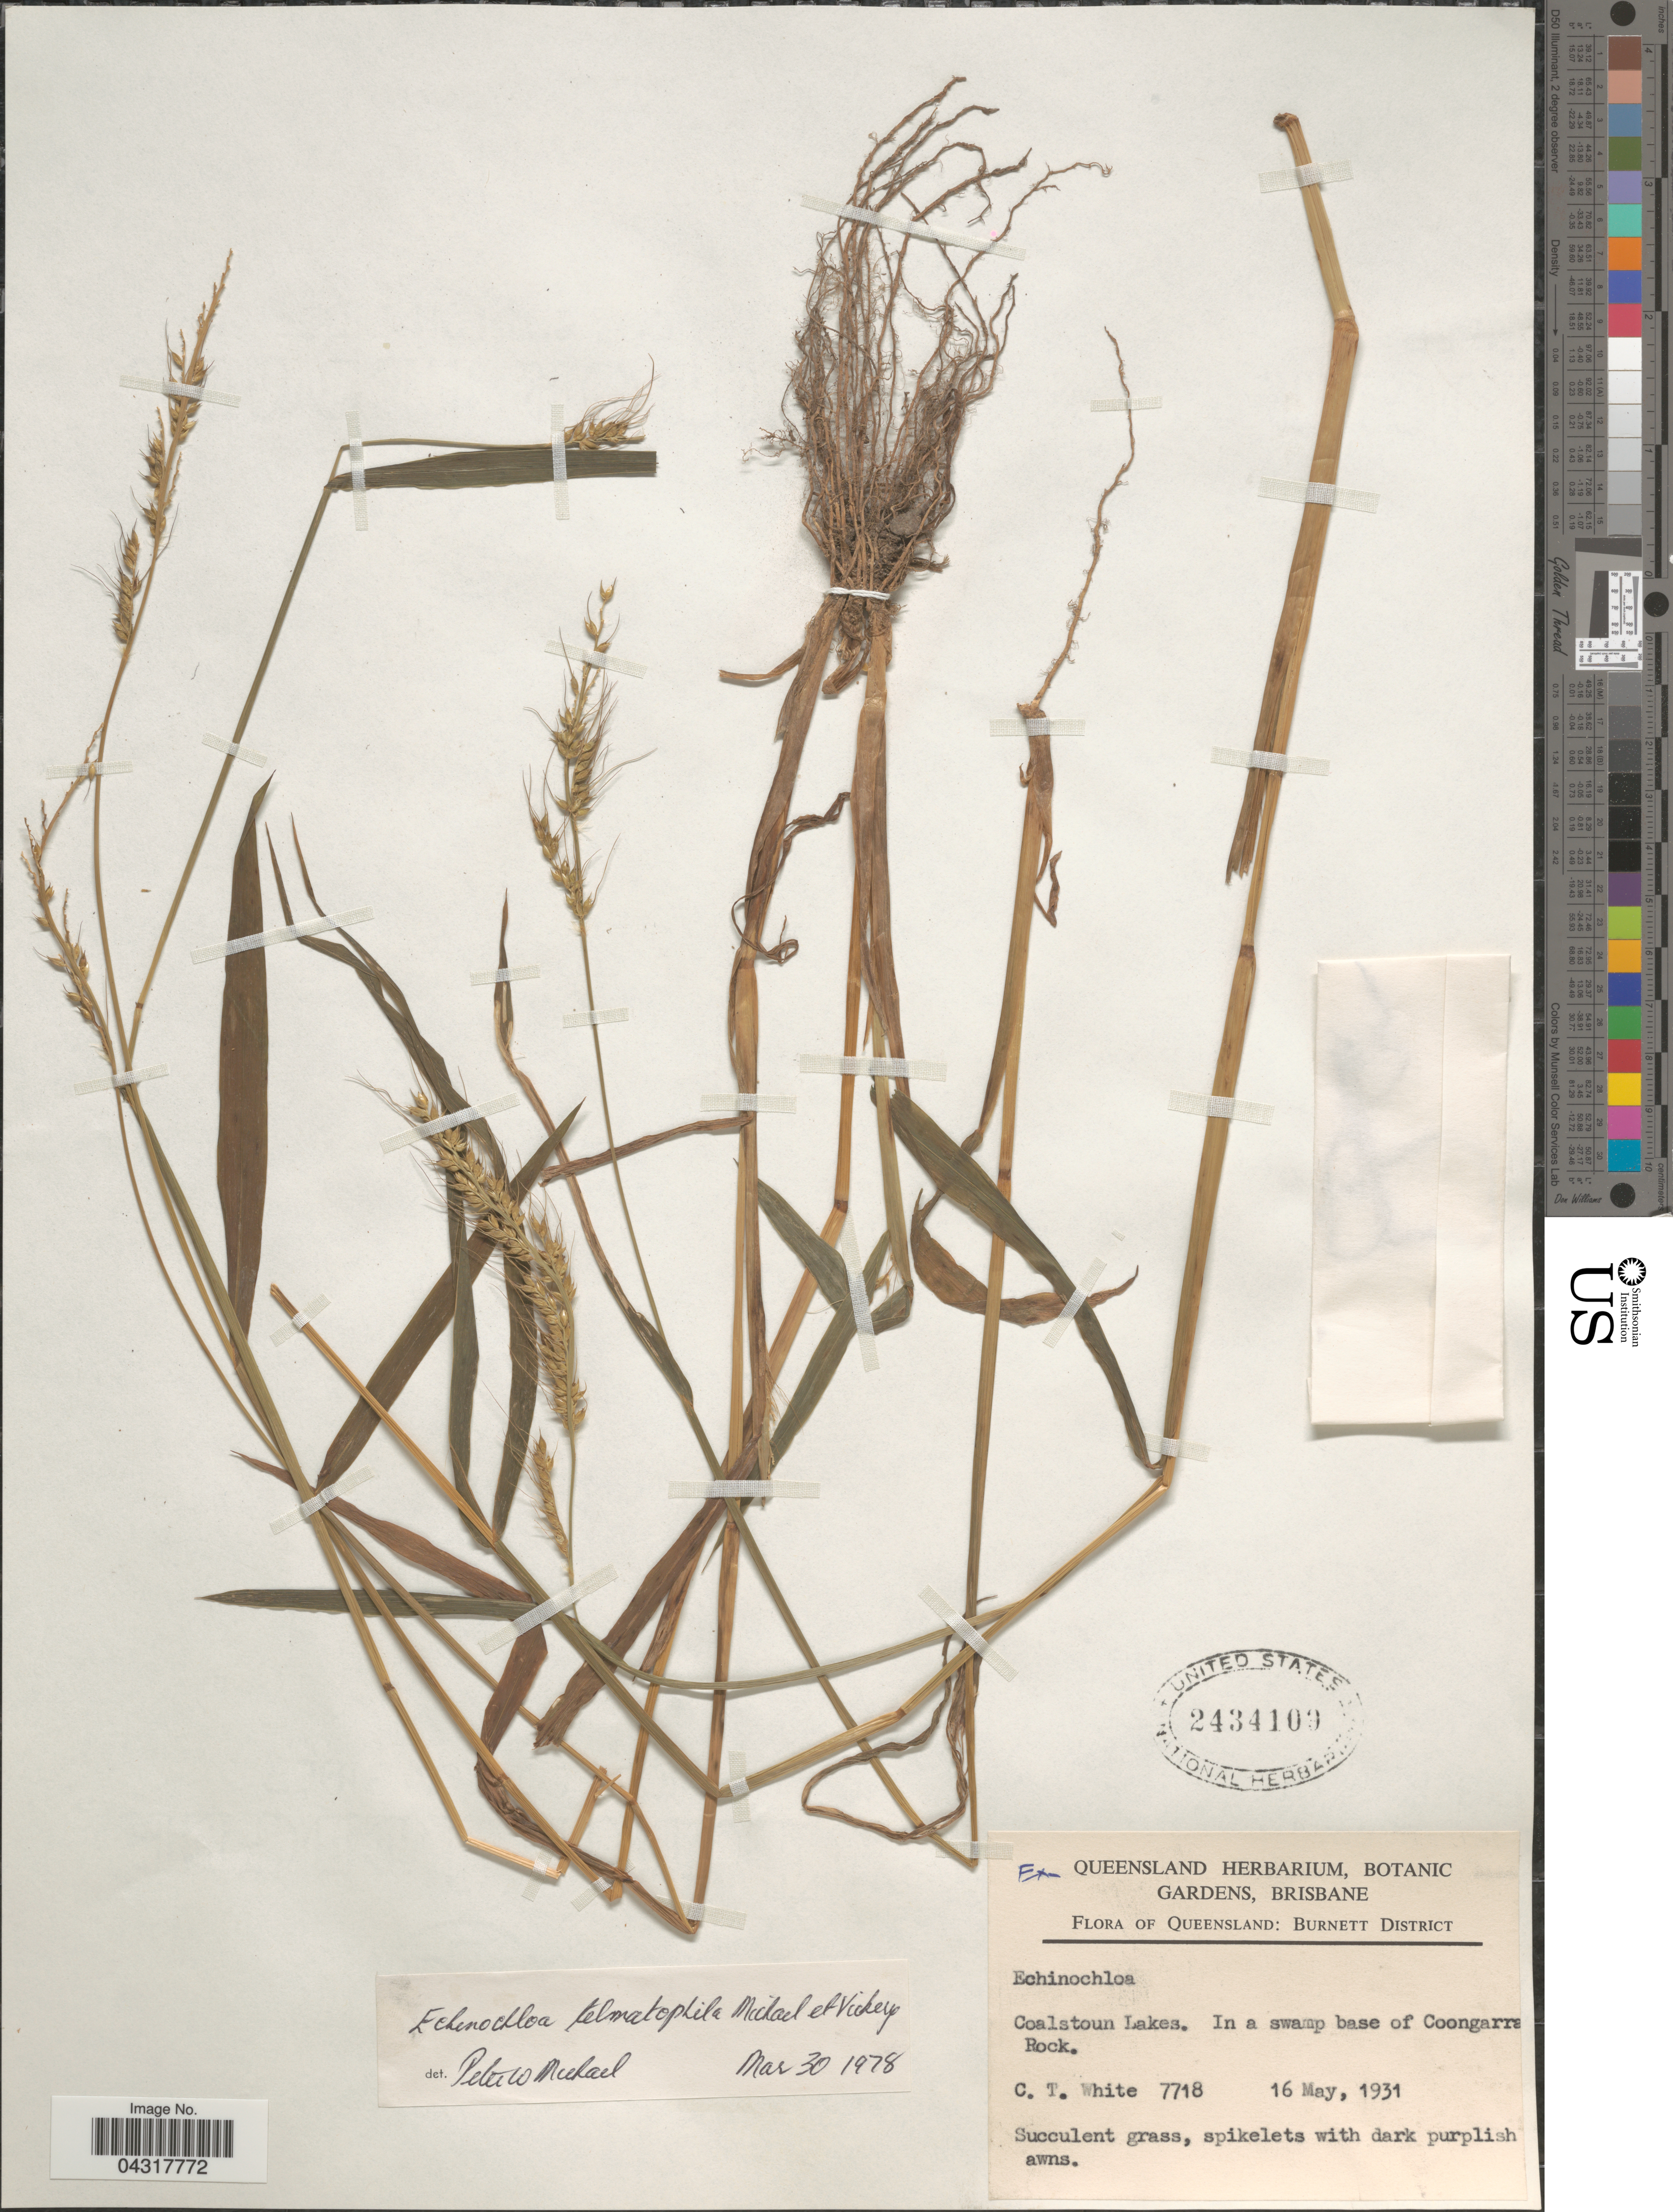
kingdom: Plantae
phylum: Tracheophyta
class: Liliopsida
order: Poales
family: Poaceae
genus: Echinochloa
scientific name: Echinochloa telmatophila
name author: P.W. Michael & Vickery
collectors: C. T. White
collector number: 7718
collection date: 1931-05-16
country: Australia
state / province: Queensland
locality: Burnett District. Coalstoun Lakes. In a swamp base of Coongarra Rock.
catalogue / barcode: US 2434109